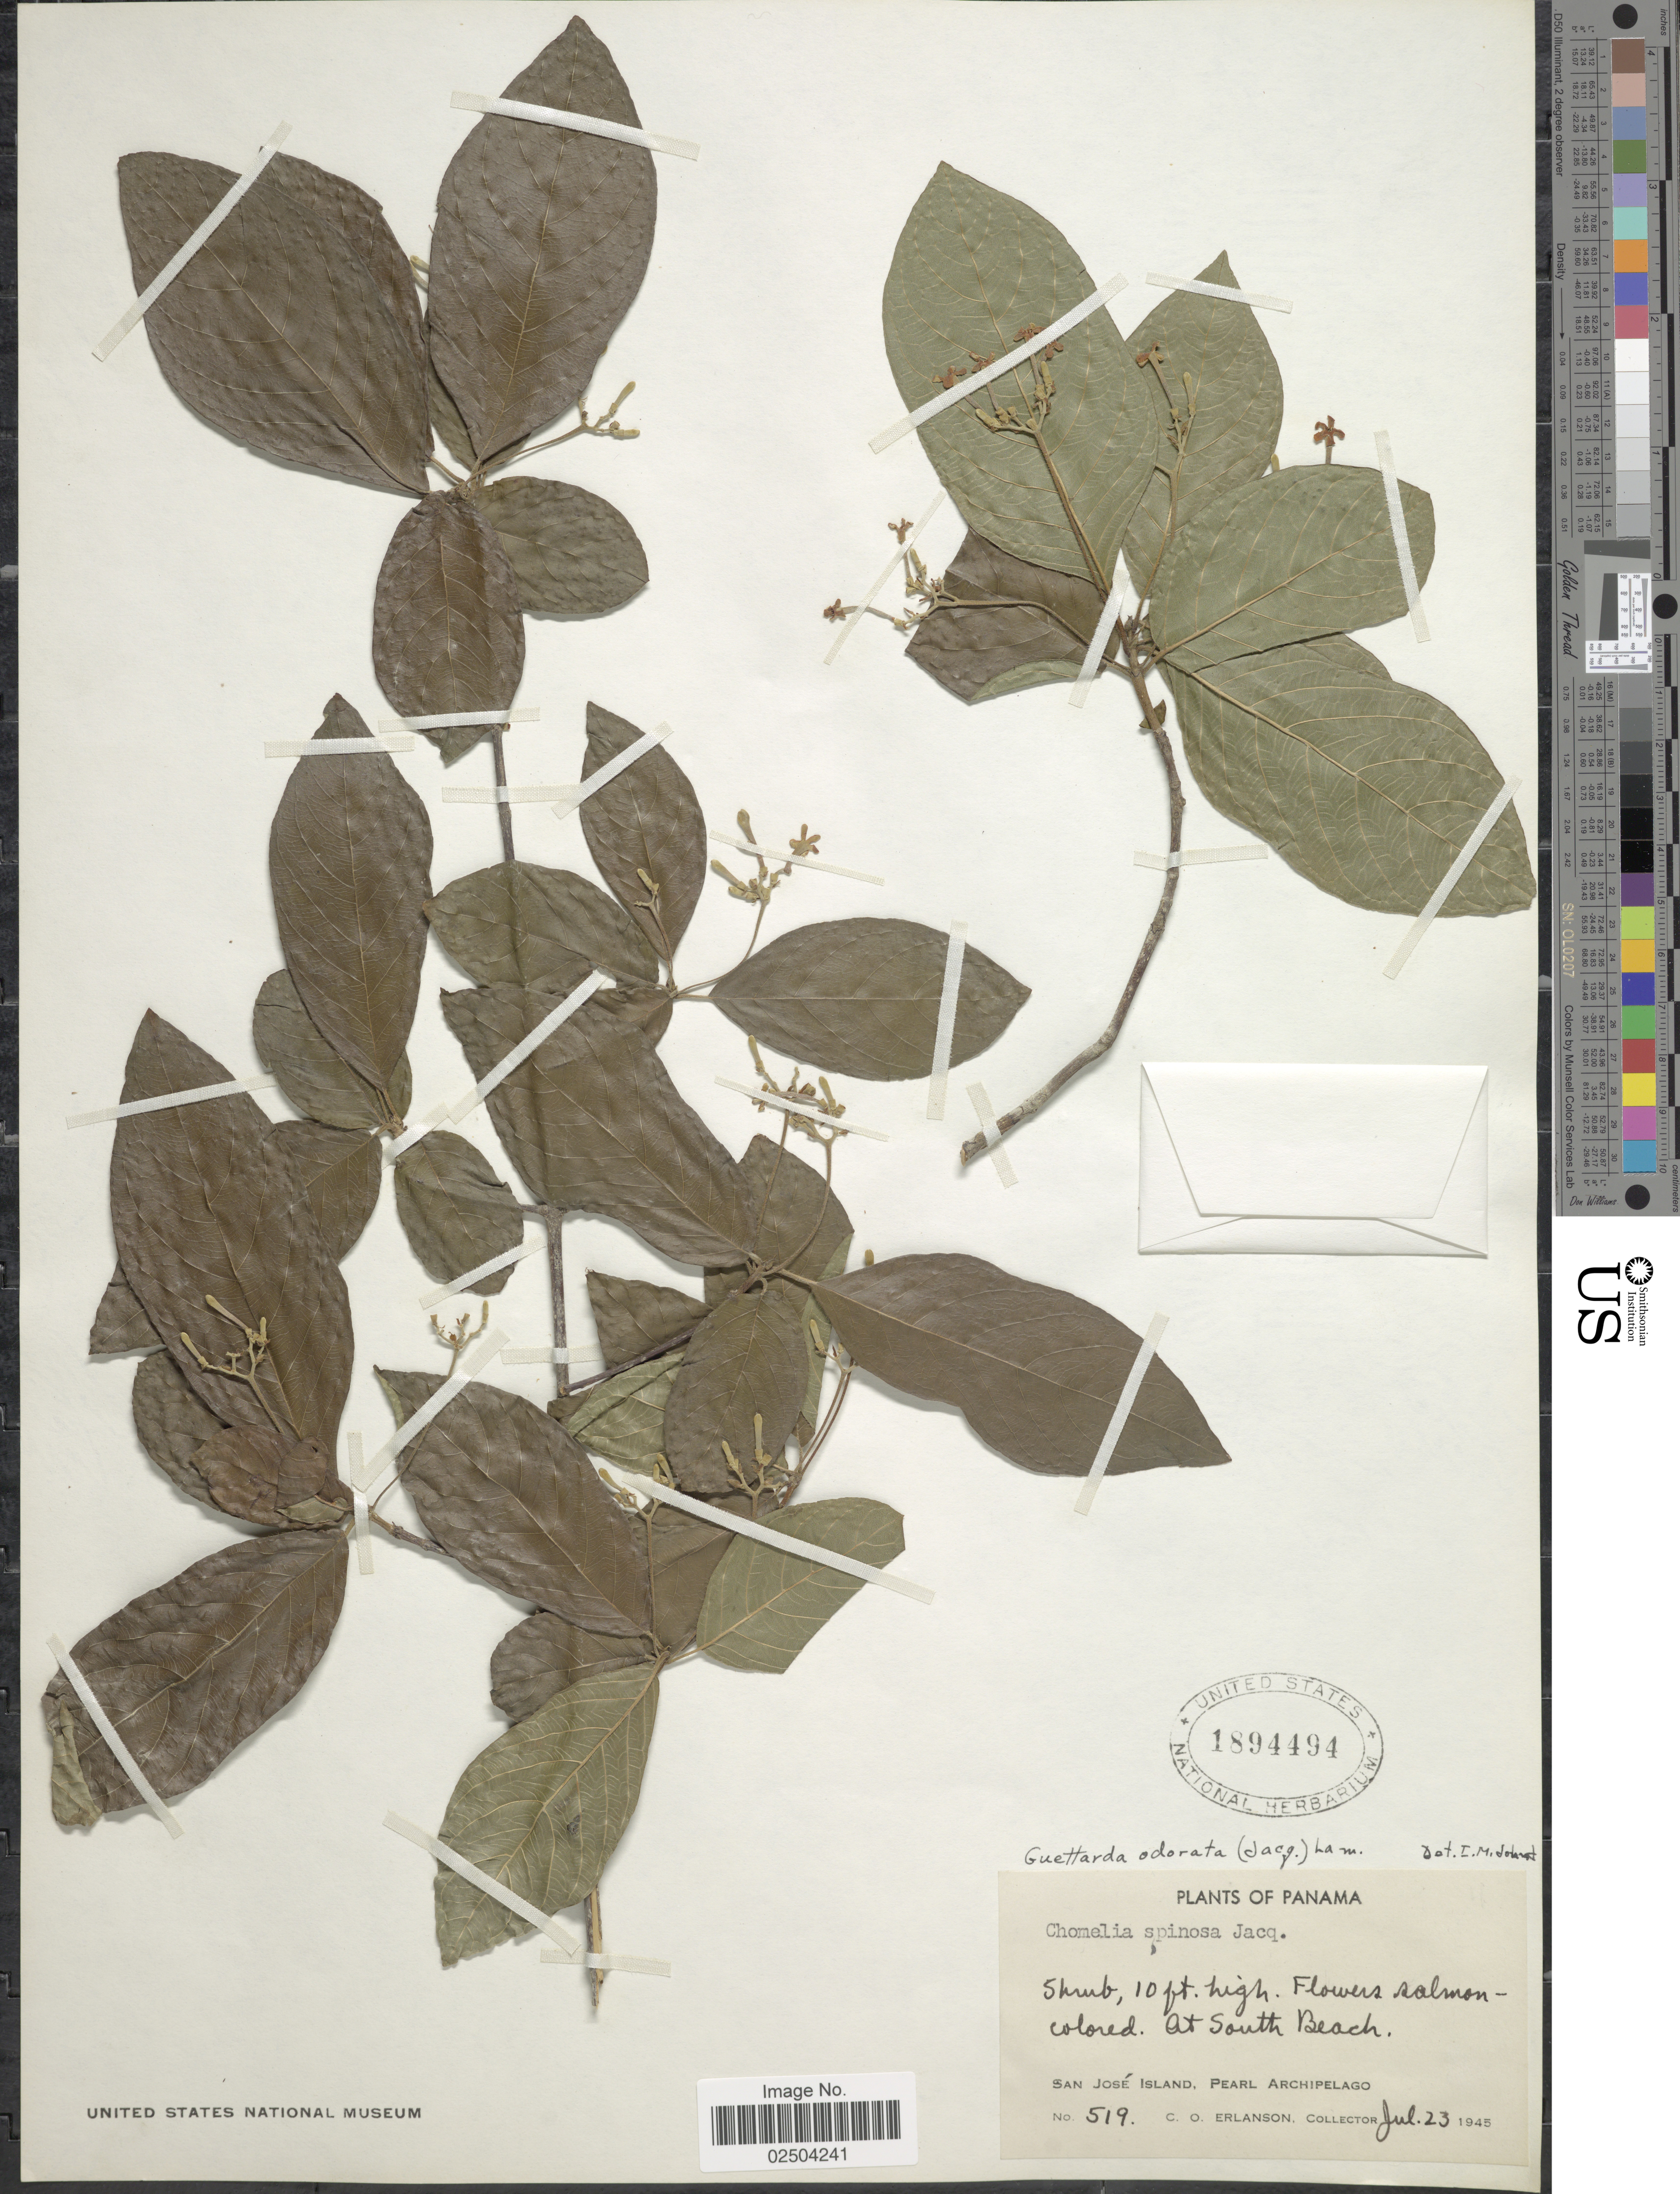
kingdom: Plantae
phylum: Tracheophyta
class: Magnoliopsida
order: Gentianales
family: Rubiaceae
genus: Guettarda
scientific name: Guettarda odorata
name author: (Jacq.) Lam.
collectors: C. O. Erlanson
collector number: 519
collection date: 1945-07-23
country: Panama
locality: San Jose Island, Pearl Archipelago, at South Beach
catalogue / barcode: US 1894494